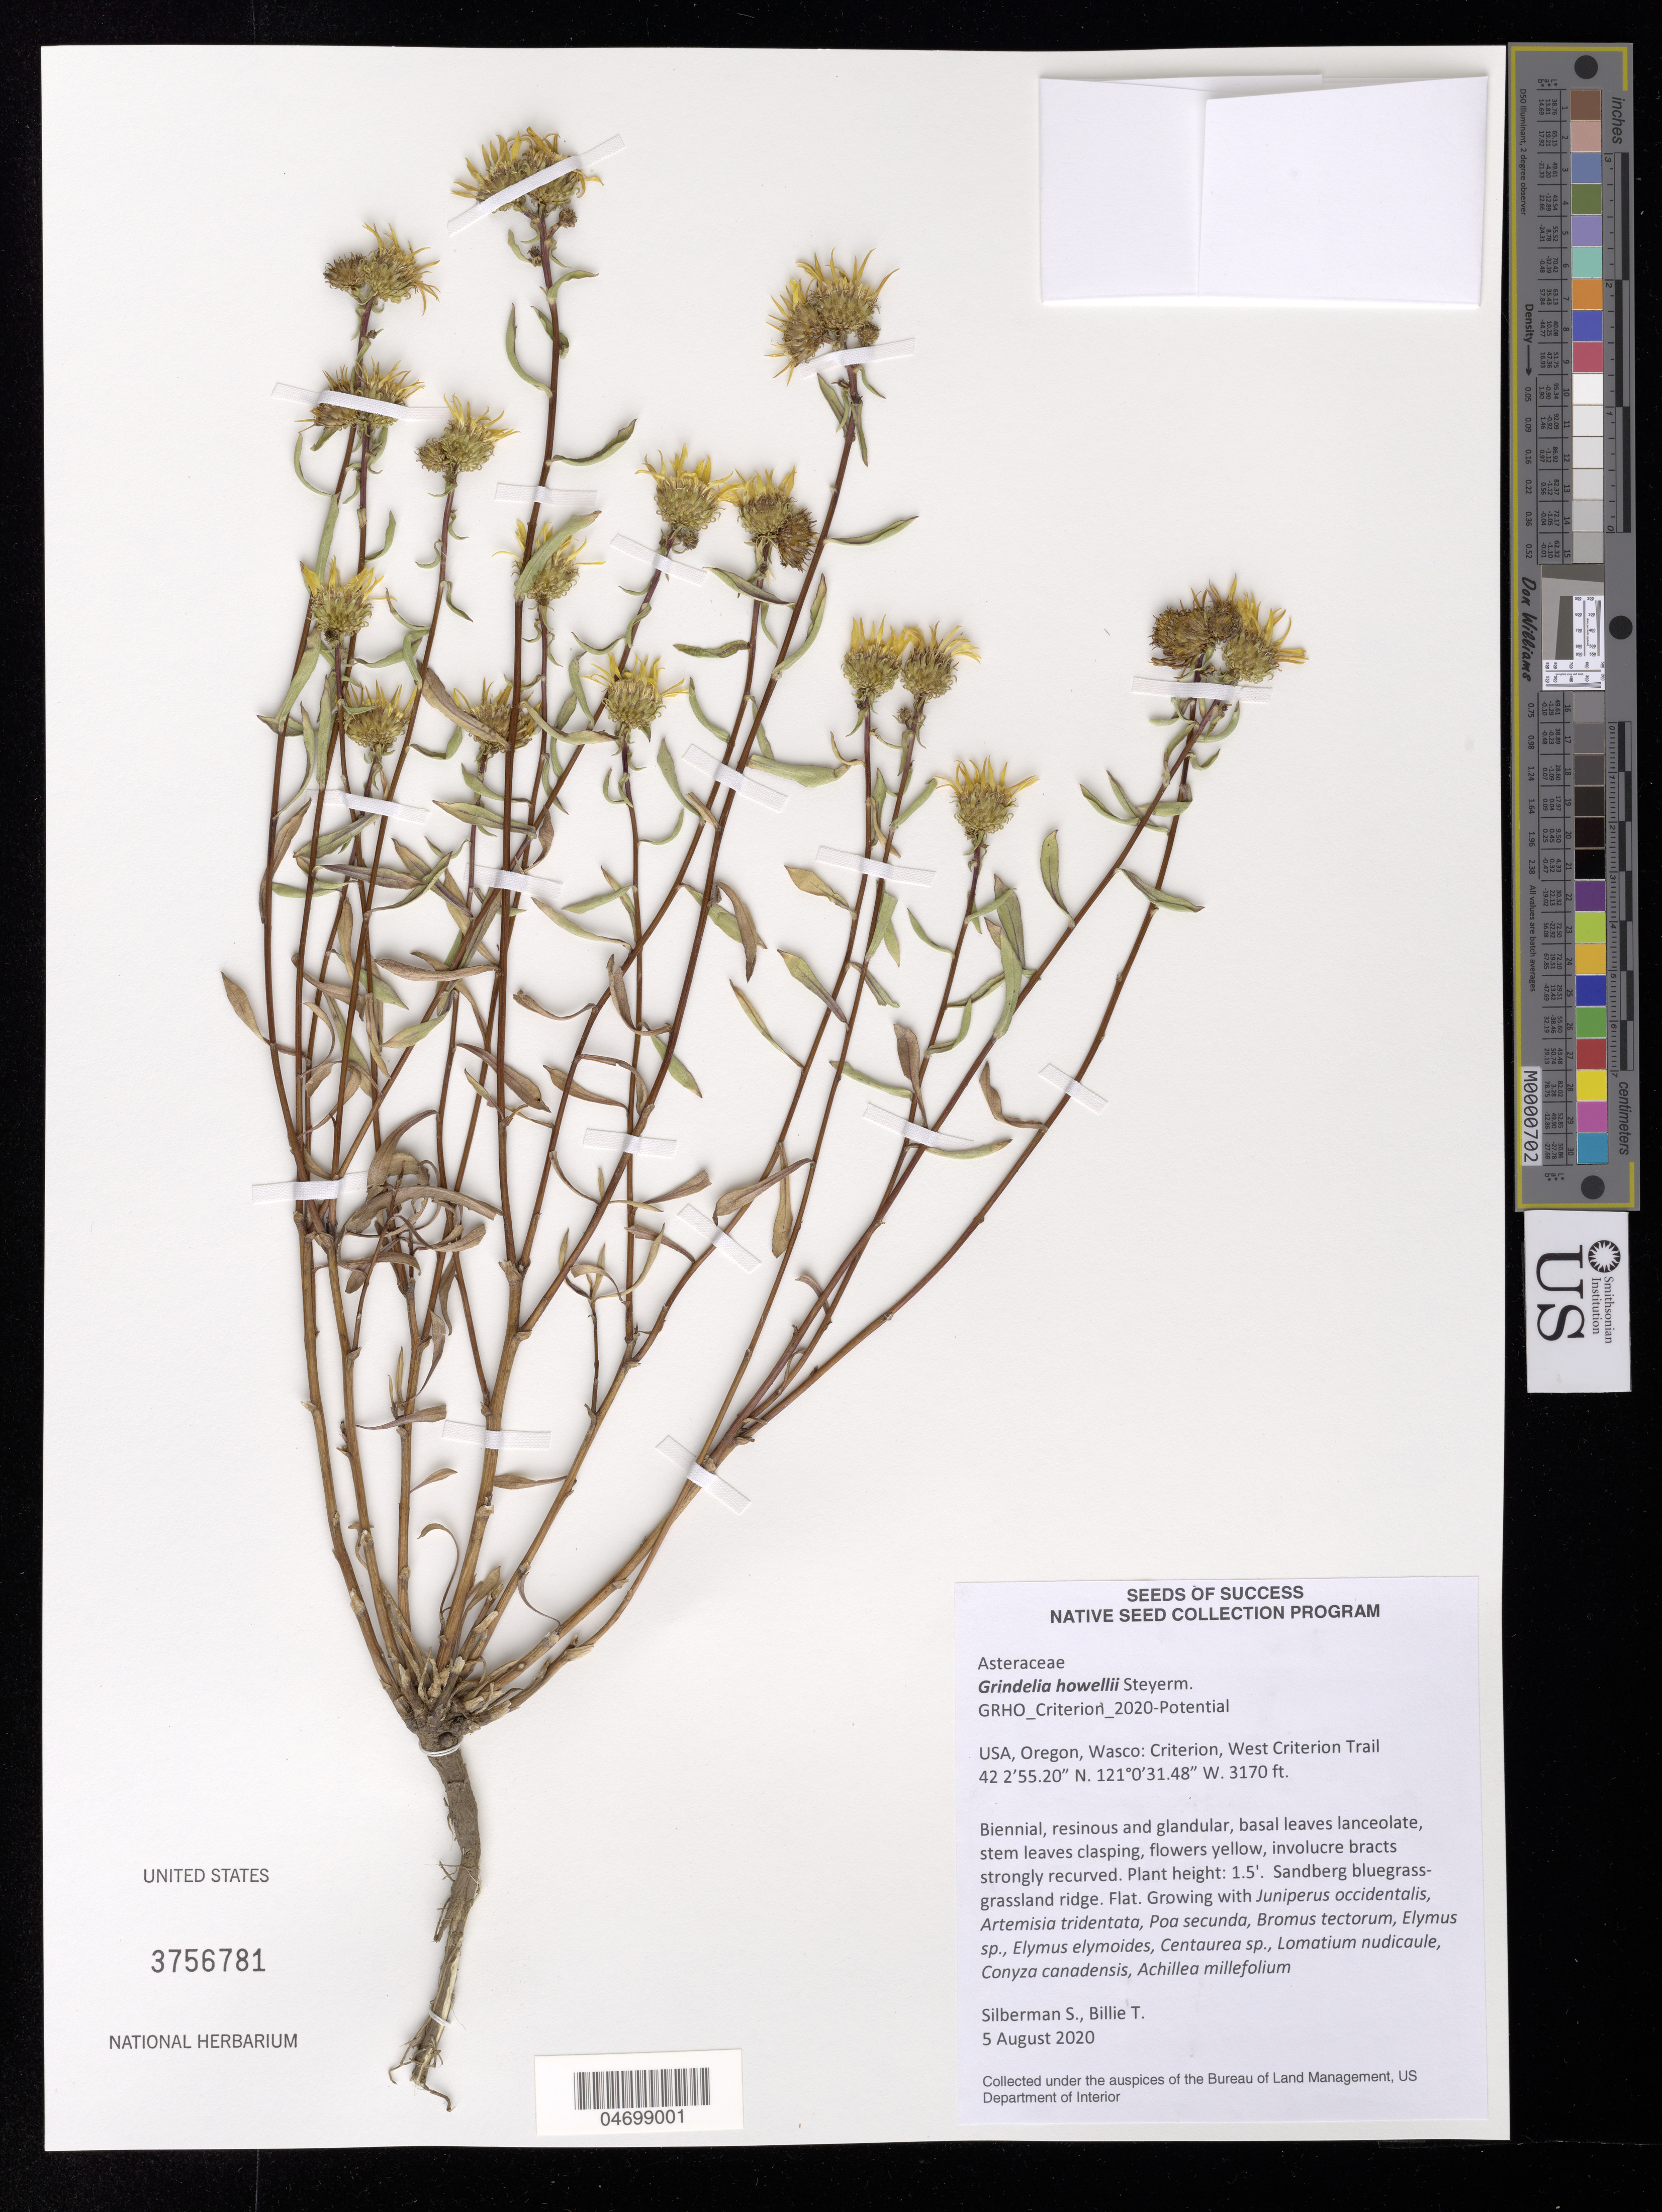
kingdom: Plantae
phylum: Tracheophyta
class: Magnoliopsida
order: Asterales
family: Asteraceae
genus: Grindelia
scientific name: Grindelia howellii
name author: Steyerm.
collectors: S. Silberman & T. Billie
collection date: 2020-08-05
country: United States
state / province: Oregon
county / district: Wasco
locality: Criterion, West Criterion Trail.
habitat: Sandberg bluegrass- grassland ridge. Flat. With Artemisia tridentata, Poa secunda, Bromus tectorum, etc.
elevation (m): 966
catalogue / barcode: US 3756781